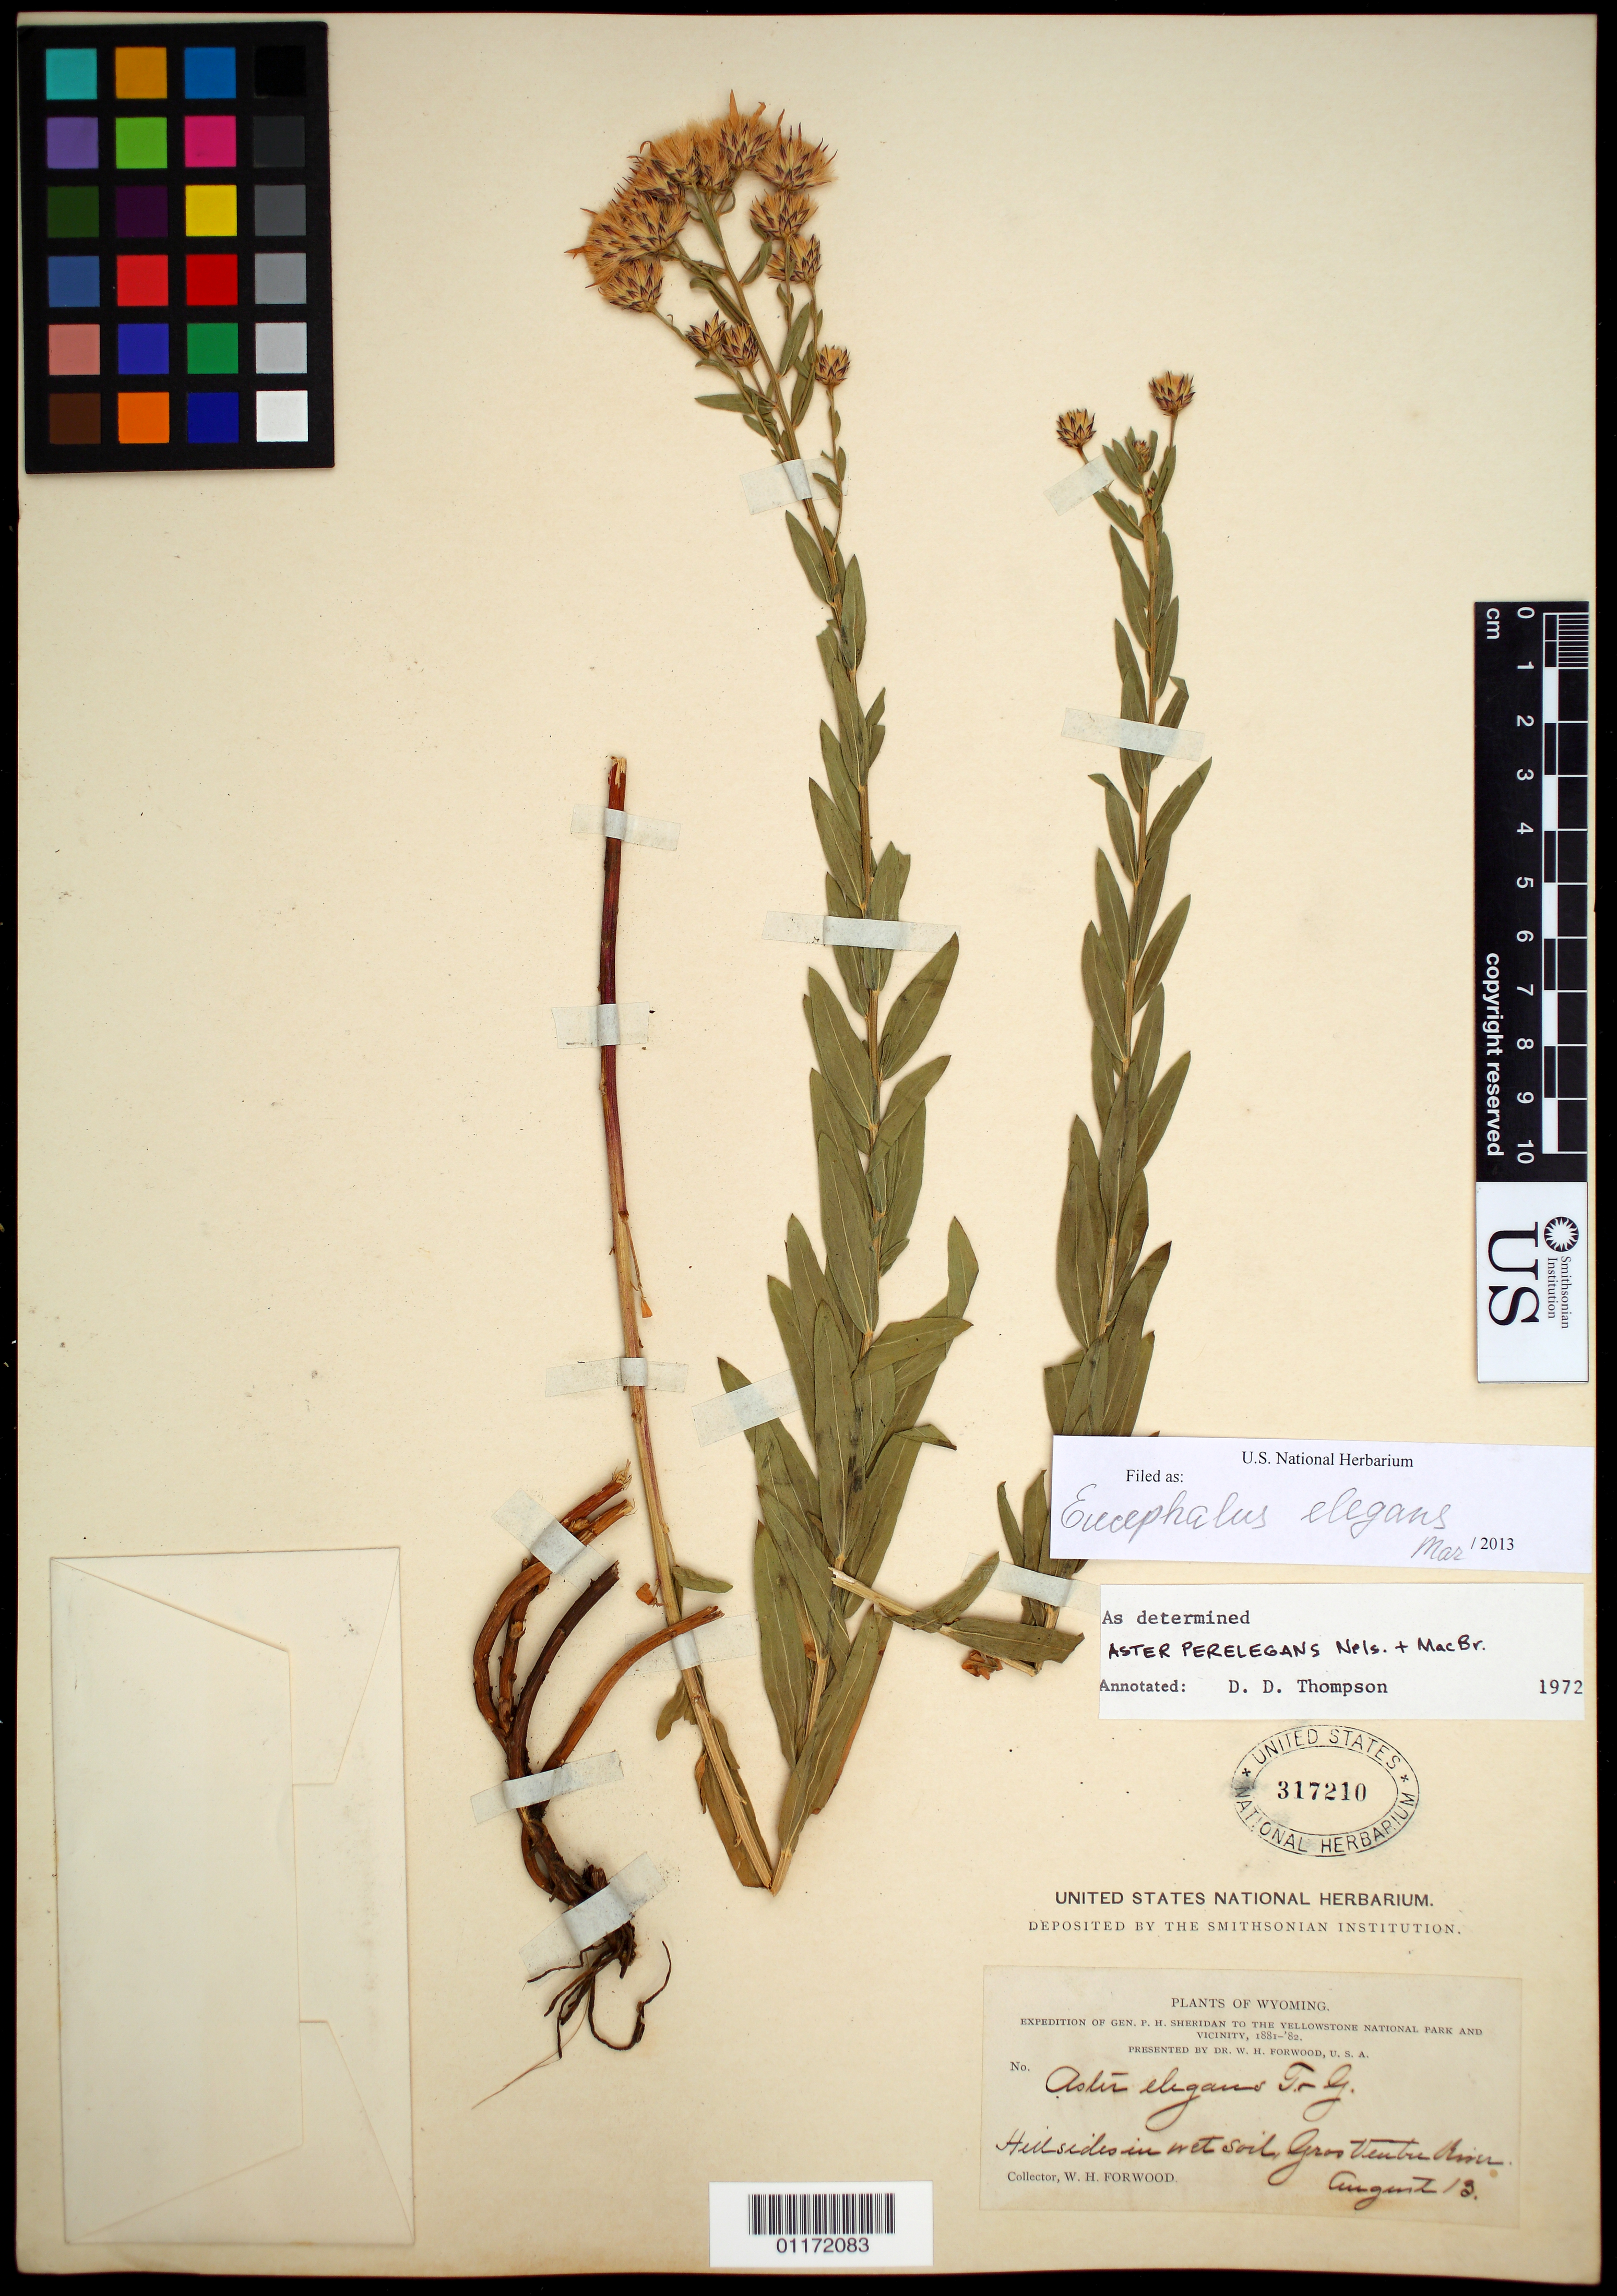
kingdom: Plantae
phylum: Tracheophyta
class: Magnoliopsida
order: Asterales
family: Asteraceae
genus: Eucephalus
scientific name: Eucephalus elegans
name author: Nutt.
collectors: W. Forwood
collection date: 1881-08-13 or 1882-08-13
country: United States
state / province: Wyoming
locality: hillsides in wet soil, Gros Ventre River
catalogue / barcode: US 317210